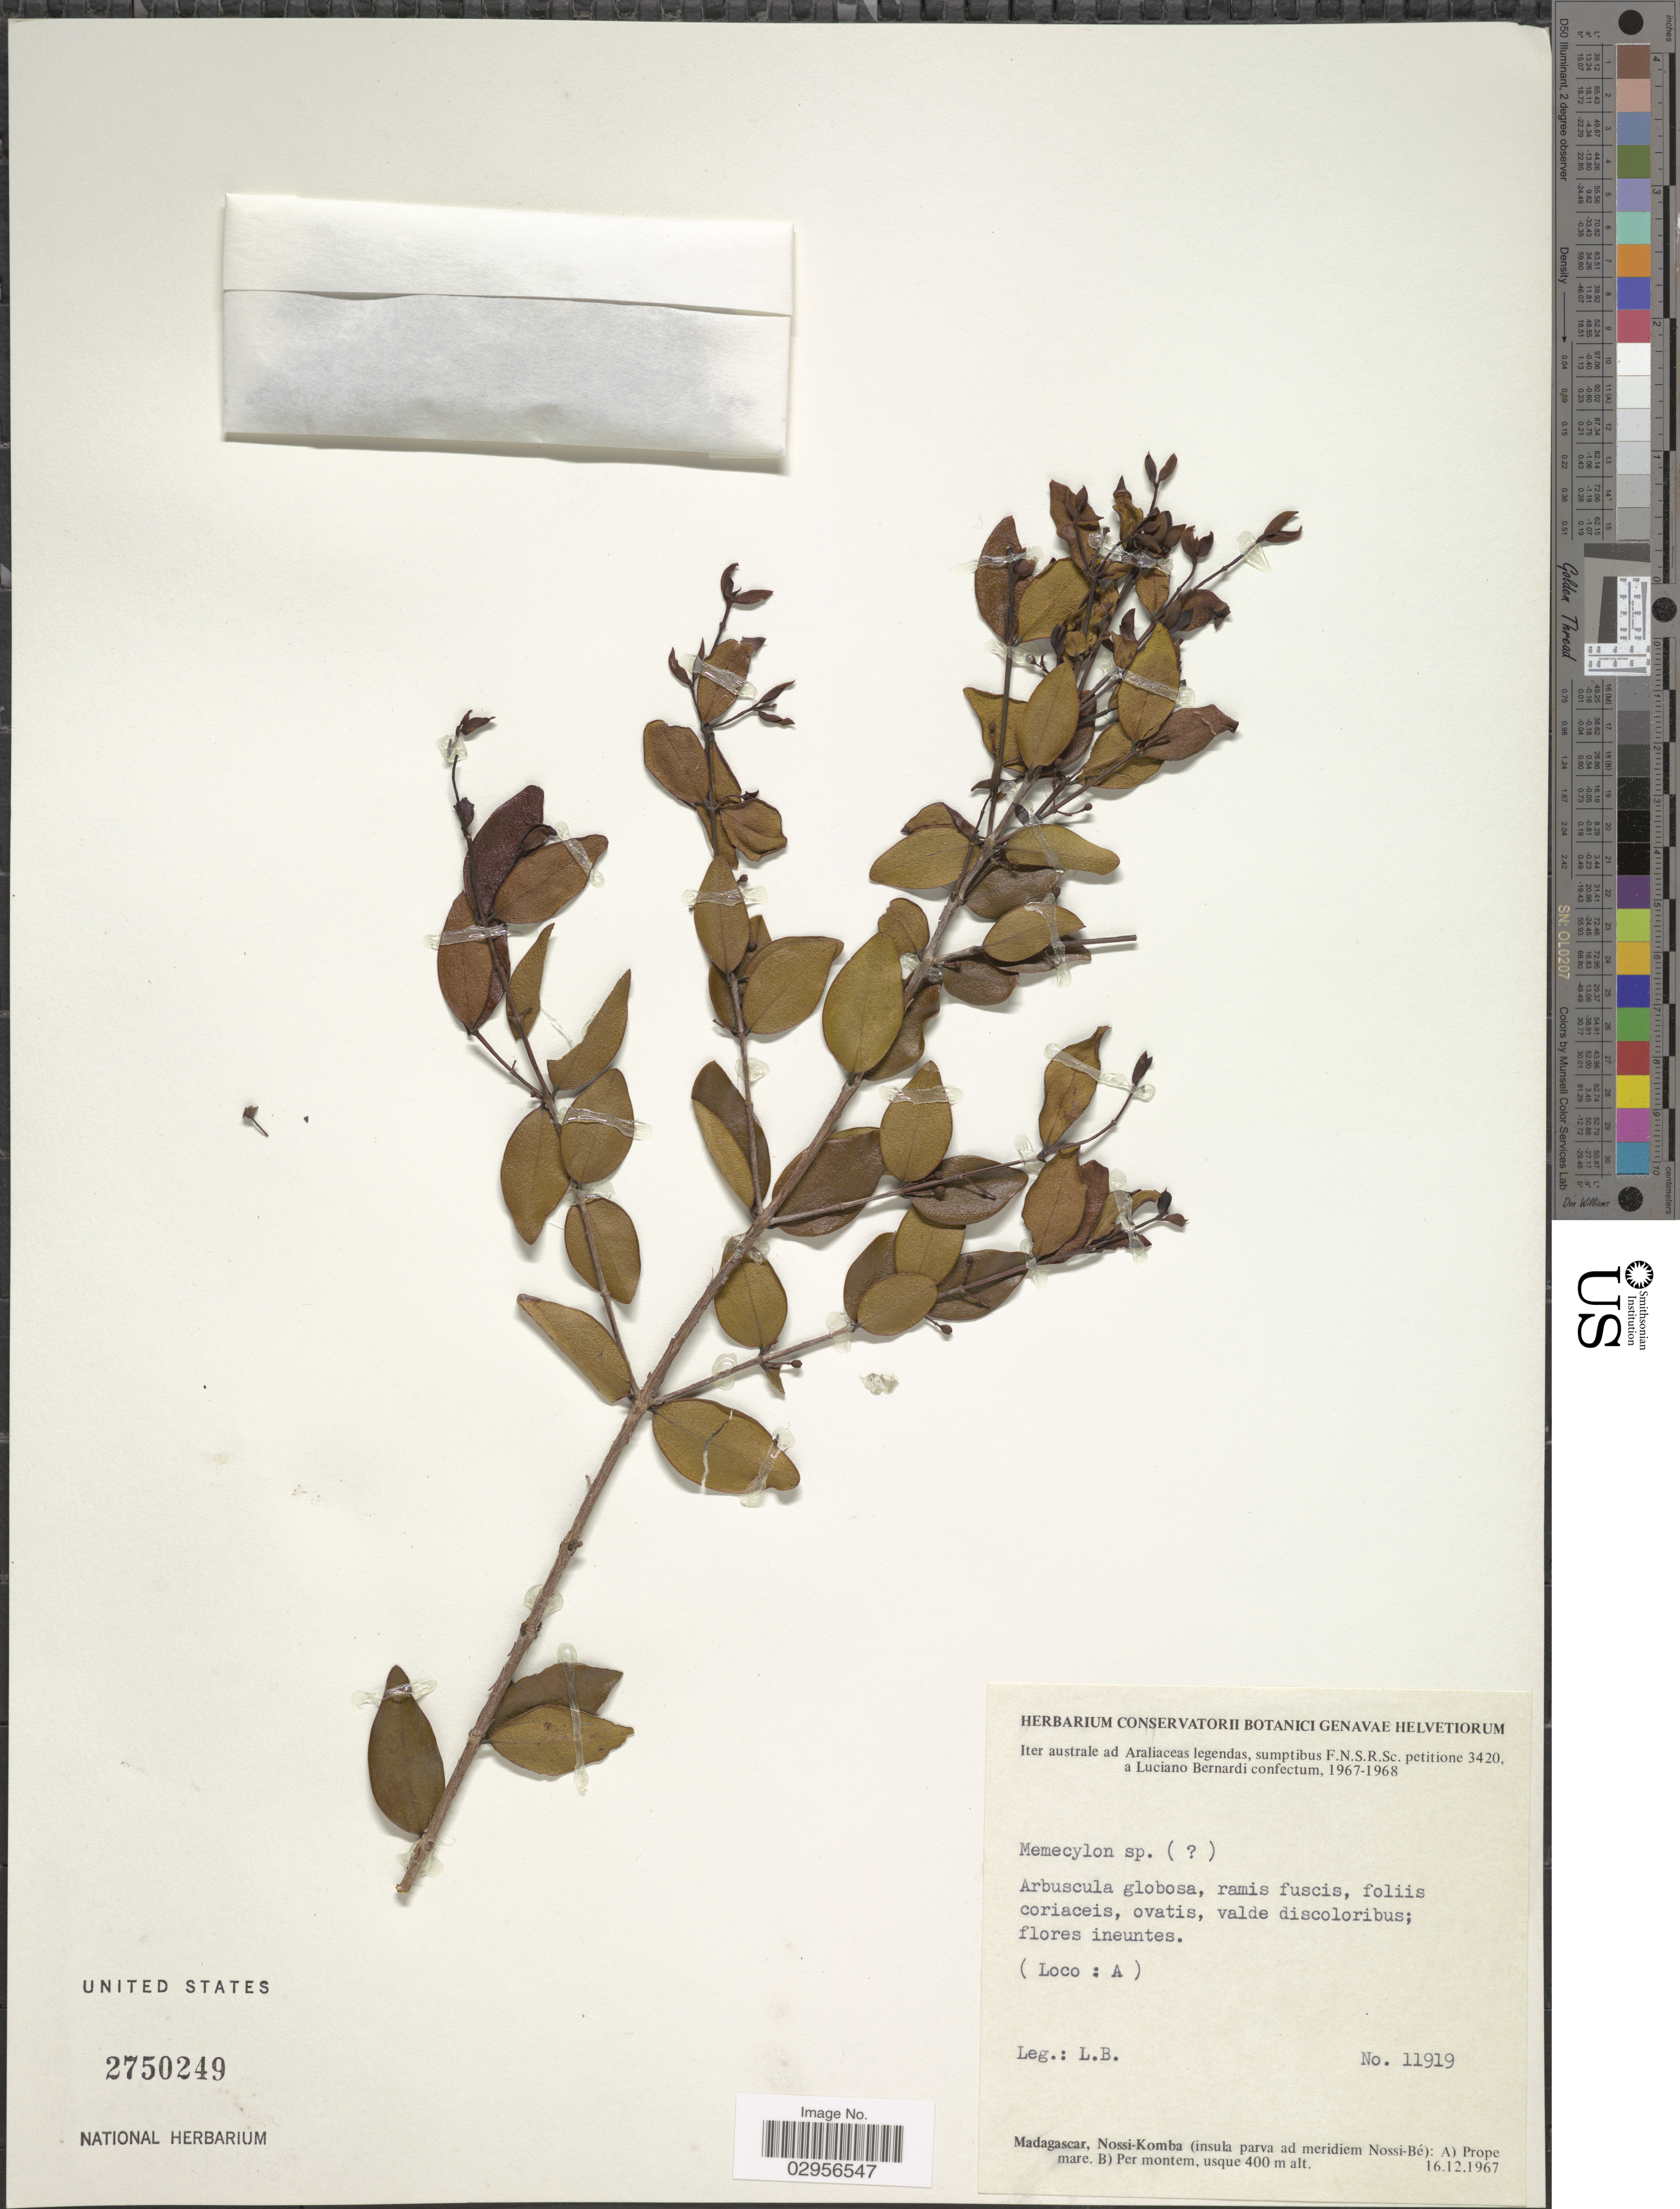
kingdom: Plantae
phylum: Tracheophyta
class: Magnoliopsida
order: Myrtales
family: Melastomataceae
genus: Memecylon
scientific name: Memecylon sp.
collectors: L. Bernardi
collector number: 11919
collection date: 1967-12-16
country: Madagascar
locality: Nossi-Komba (insula parva ad meridiem Nossi-Bé).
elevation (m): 400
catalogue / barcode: US 2750249